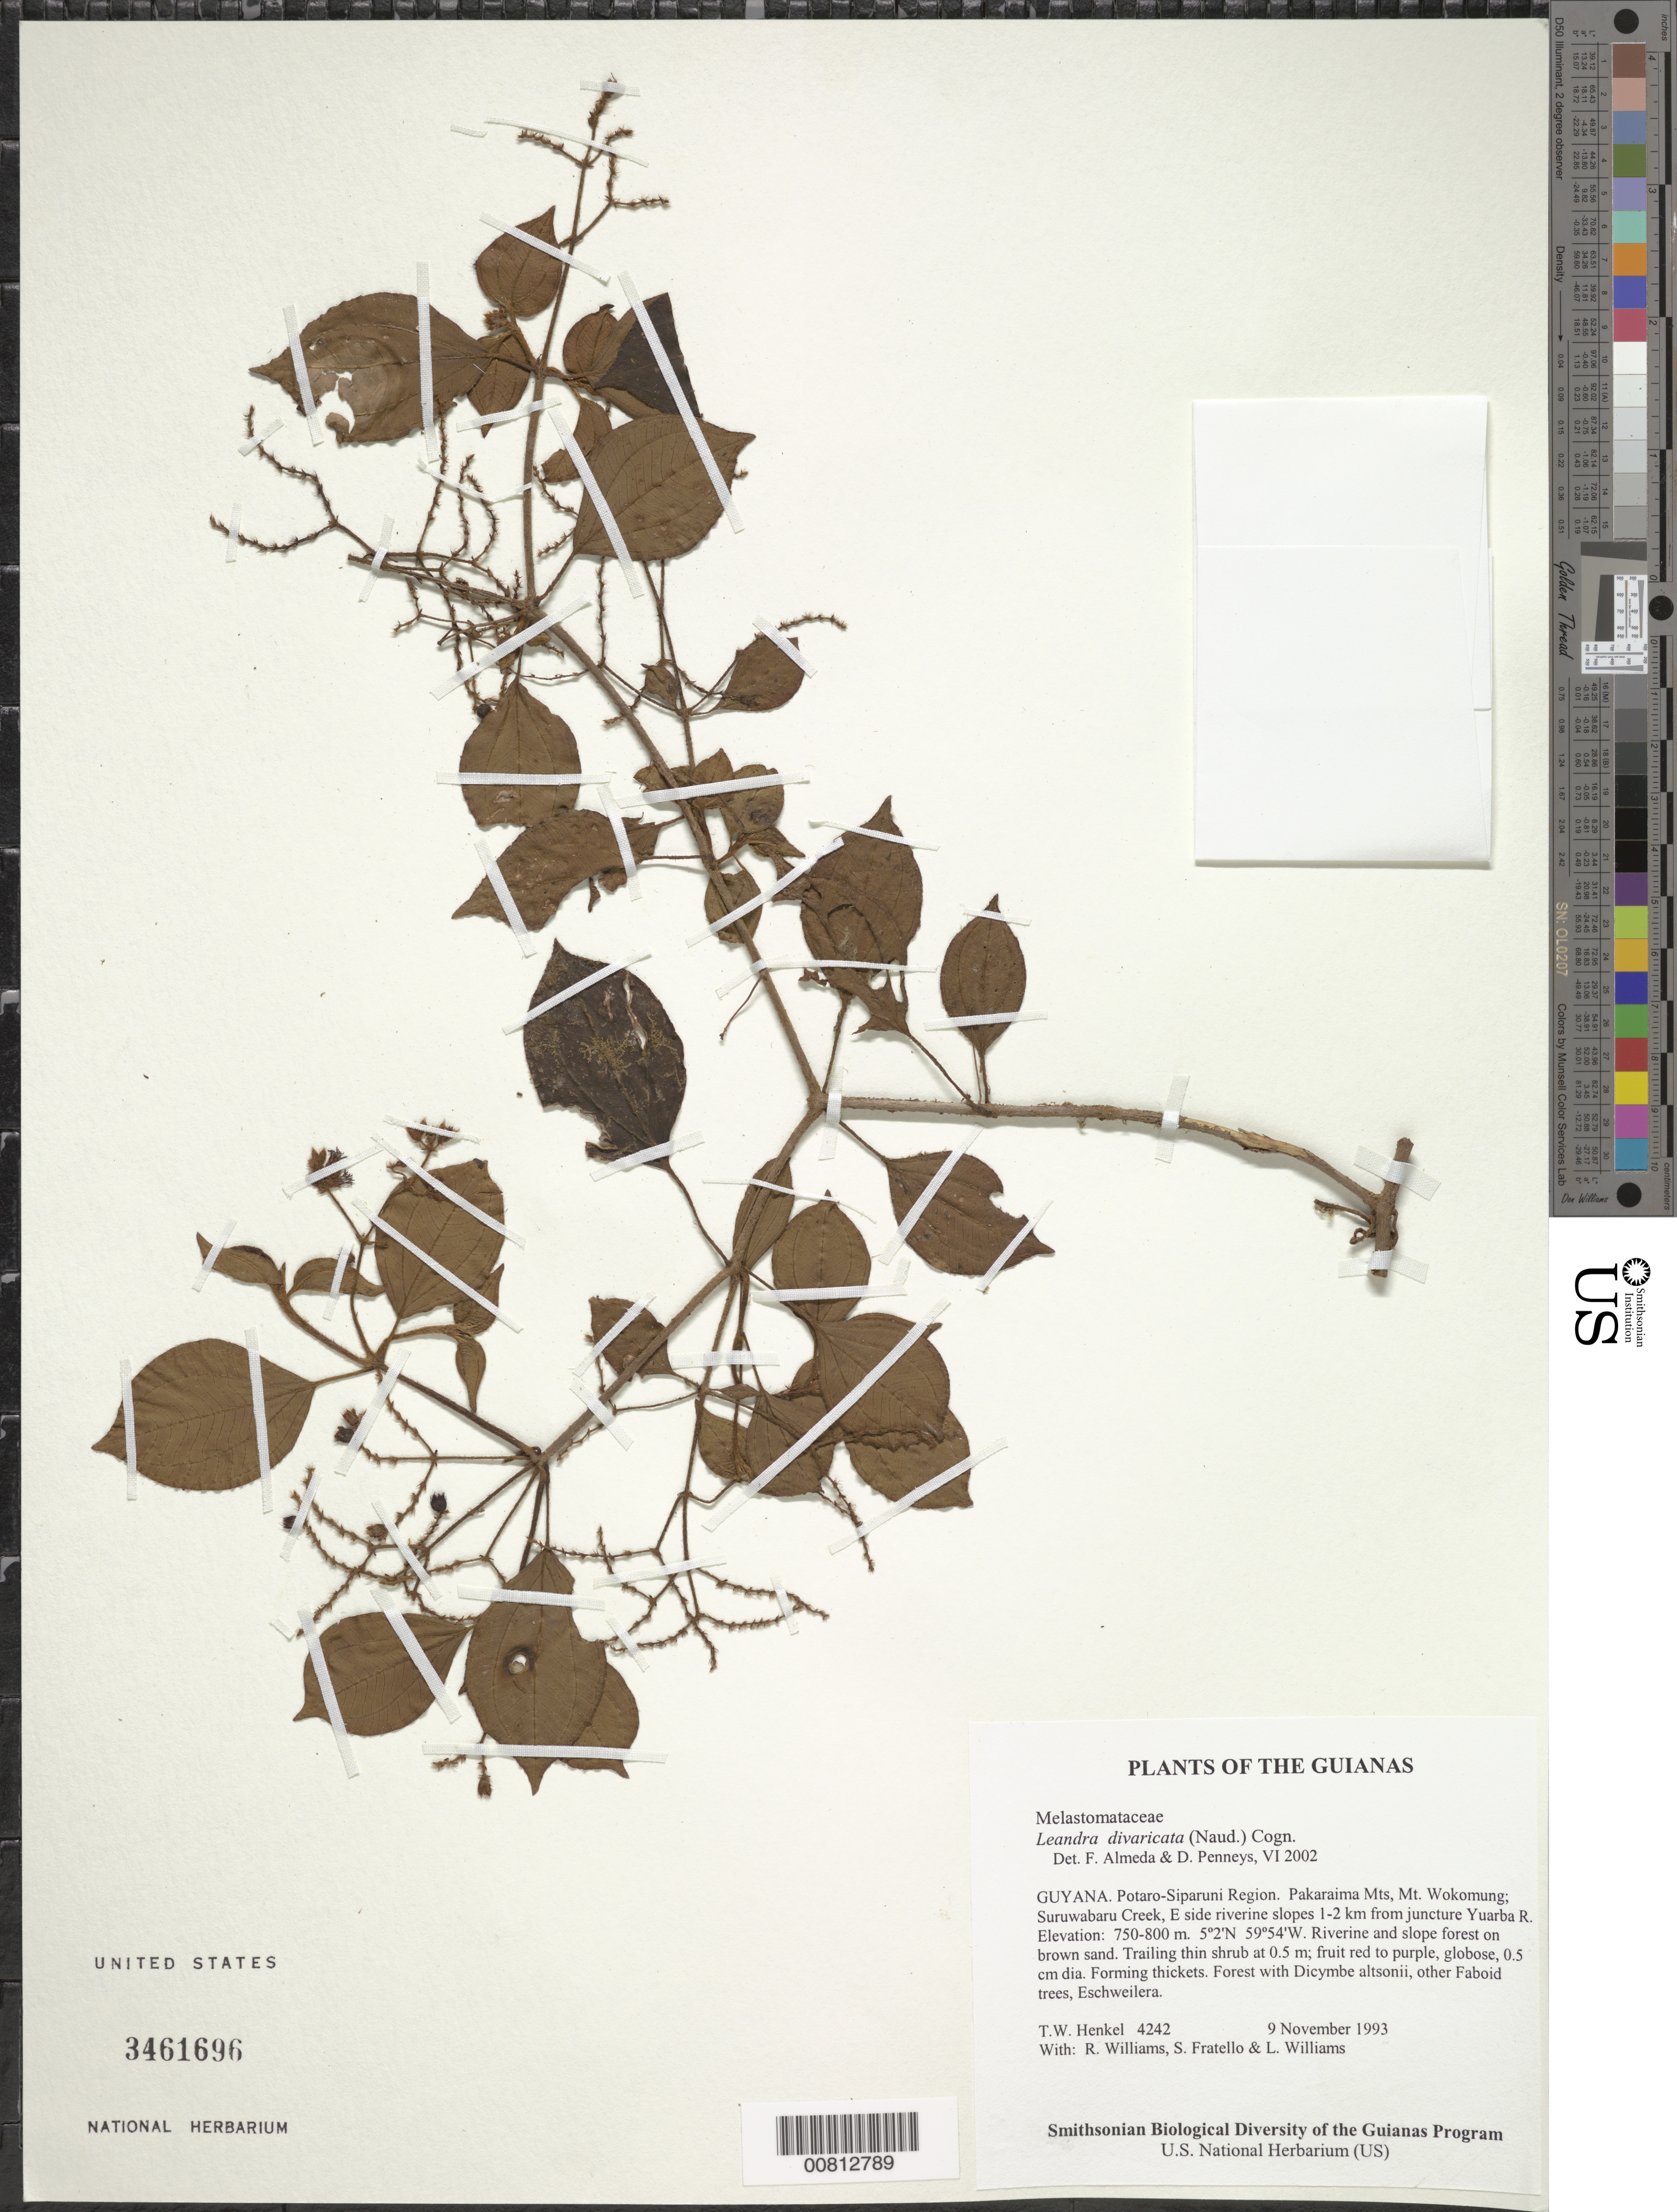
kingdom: Plantae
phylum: Tracheophyta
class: Magnoliopsida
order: Myrtales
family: Melastomataceae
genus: Leandra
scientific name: Leandra divaricata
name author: (Naudin) Cogn.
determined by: Almeda, F.; Penneys, D. S.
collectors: T. Henkel, R. Williams, S. Fratello & L. Williams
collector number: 4242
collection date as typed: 9 November 1993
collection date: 1993-11-09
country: Guyana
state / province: Potaro-Siparuni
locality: Pakaraima Mts, Mt. Wokomung; Suruwabaru Creek, E side riverine slopes 1-2 km from juncture Yuarba R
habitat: Riverine and slope forest on brown sand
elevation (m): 750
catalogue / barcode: US 3461696